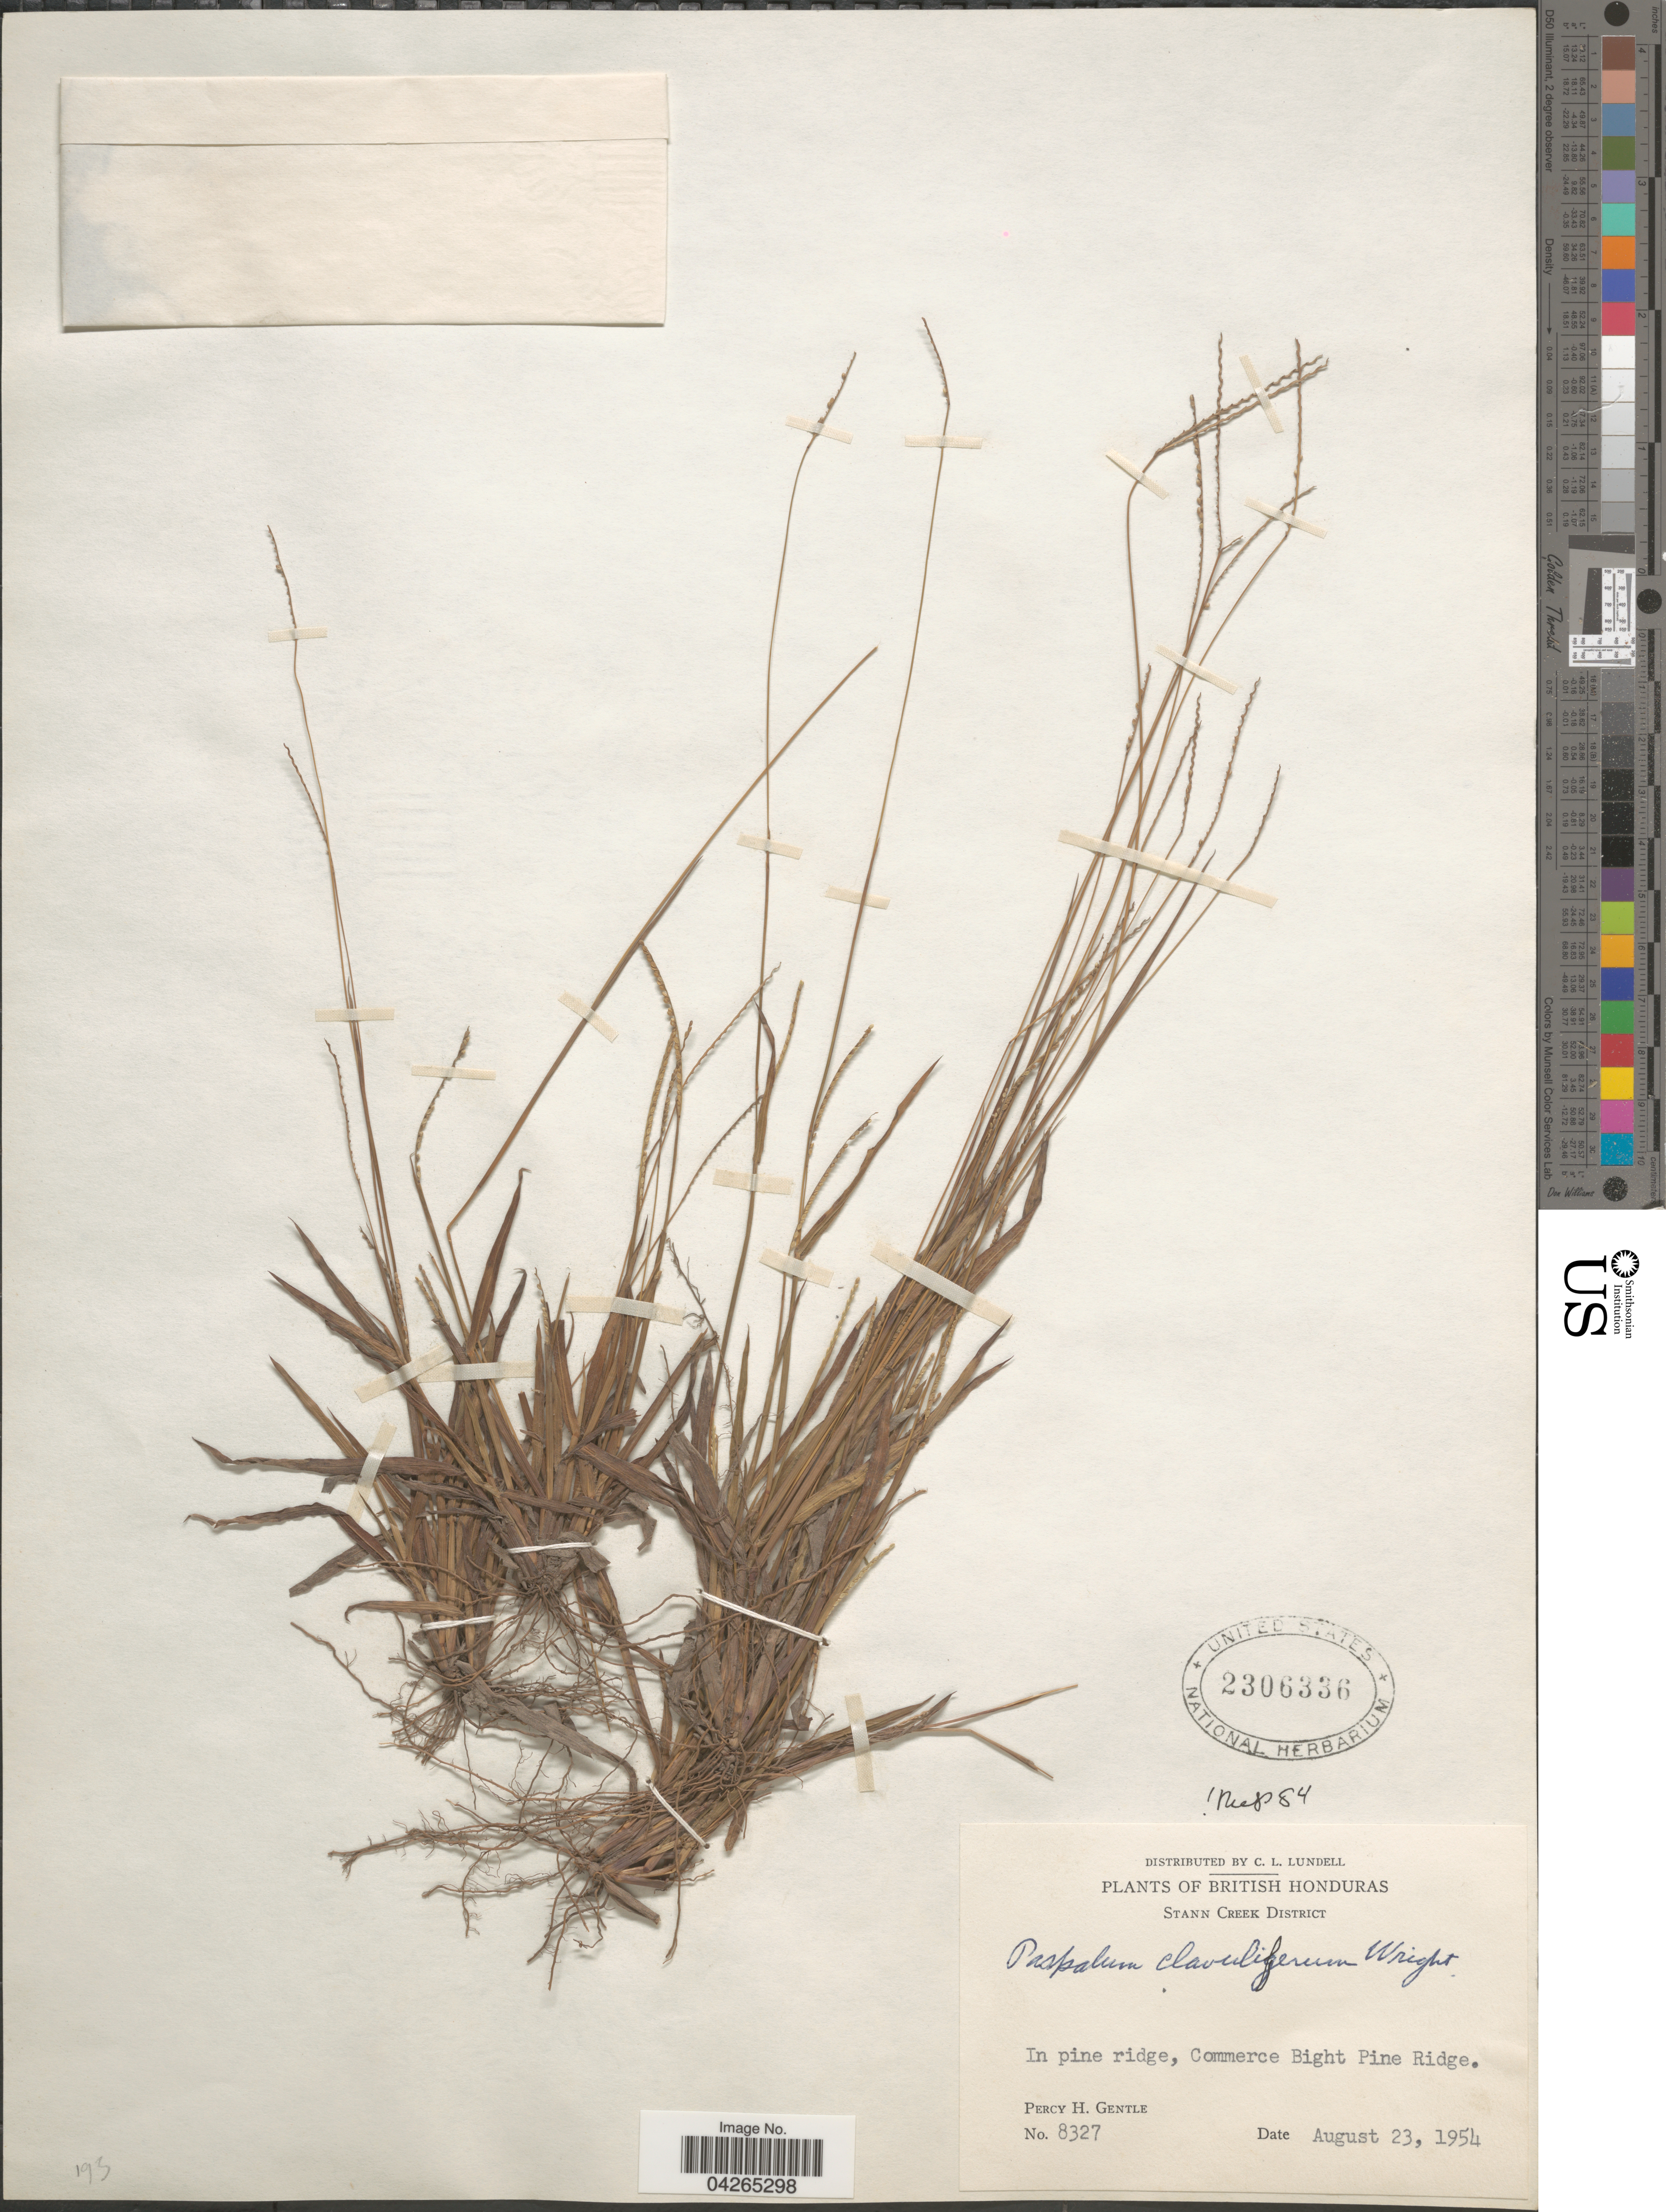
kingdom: Plantae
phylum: Tracheophyta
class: Liliopsida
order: Poales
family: Poaceae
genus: Paspalum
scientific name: Paspalum claviliferum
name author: C. Wright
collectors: P. H. Gentle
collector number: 8327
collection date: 1954-08-23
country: Belize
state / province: Stann Creek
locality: British Honduras. Stann Creek District. In pine ridge, Commerce Bight Pine Ridge.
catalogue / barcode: US 2306336